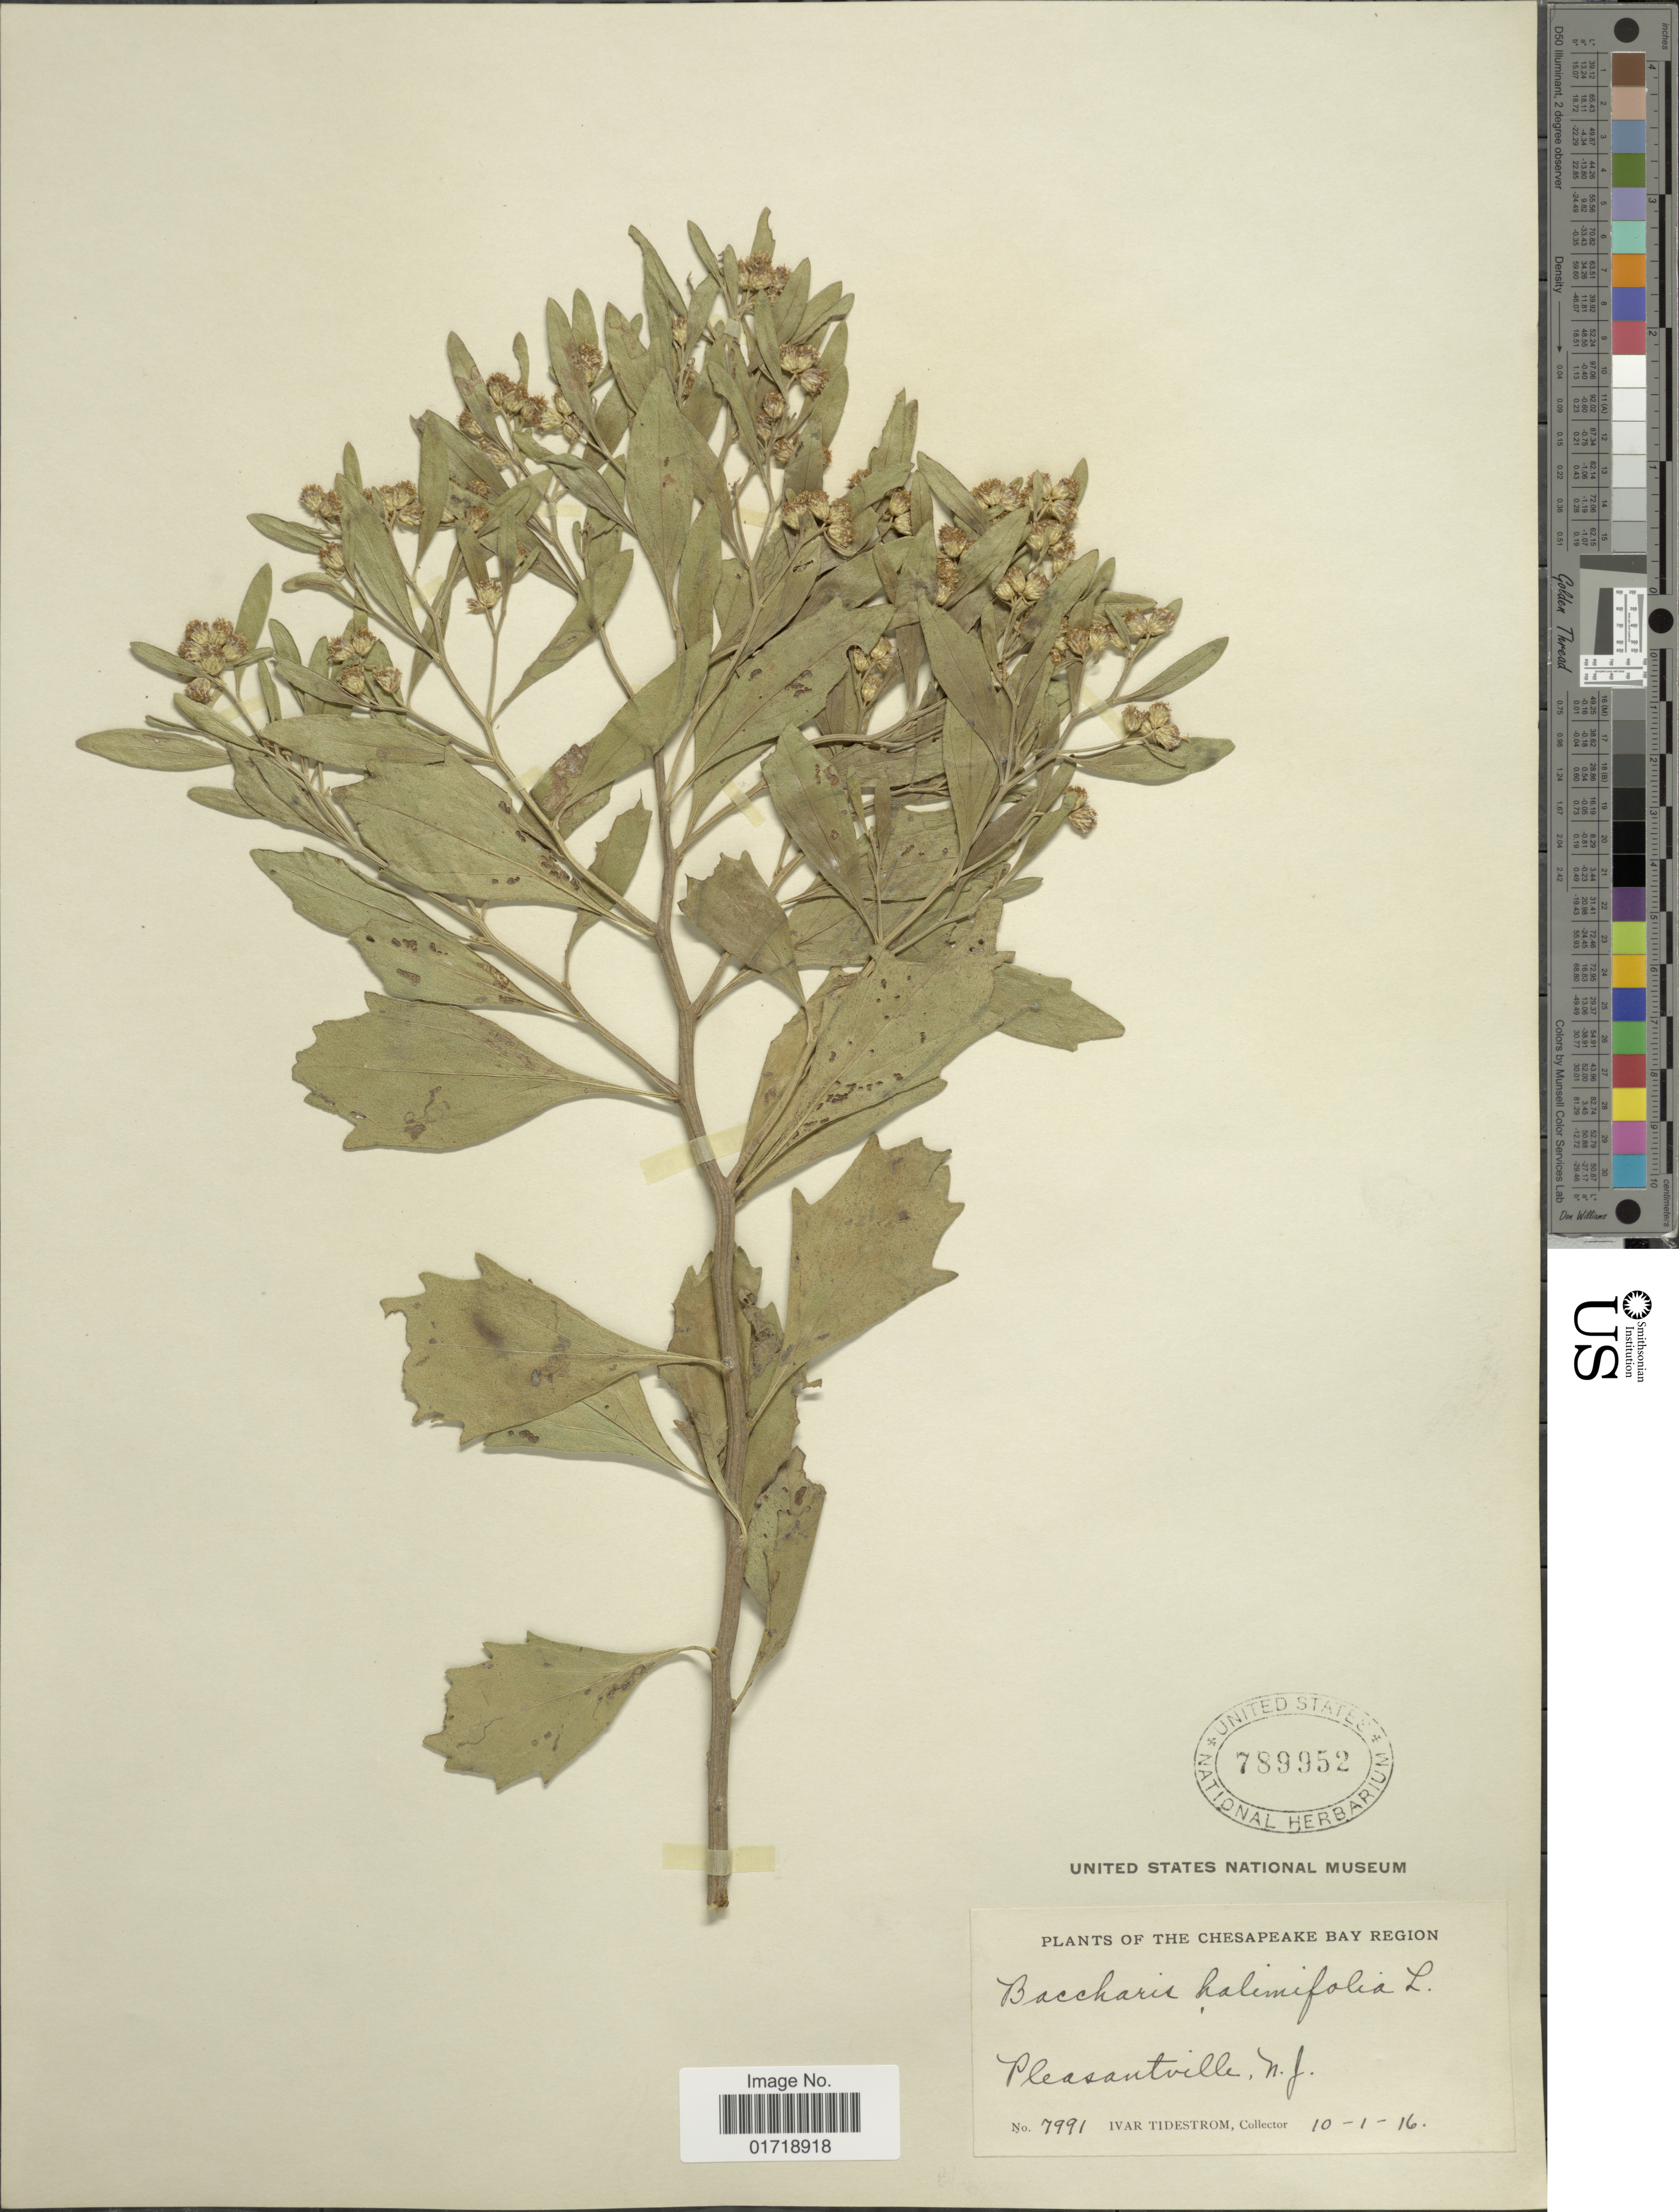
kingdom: Plantae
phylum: Tracheophyta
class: Magnoliopsida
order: Asterales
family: Asteraceae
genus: Baccharis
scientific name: Baccharis halimifolia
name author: L.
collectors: I. F. Tidestrom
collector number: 7991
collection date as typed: Transcribed d/m/y: 10/1/16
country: United States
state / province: New Jersey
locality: The Chesapeake Bay Region, Pleasantville, N. J.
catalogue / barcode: US 789952